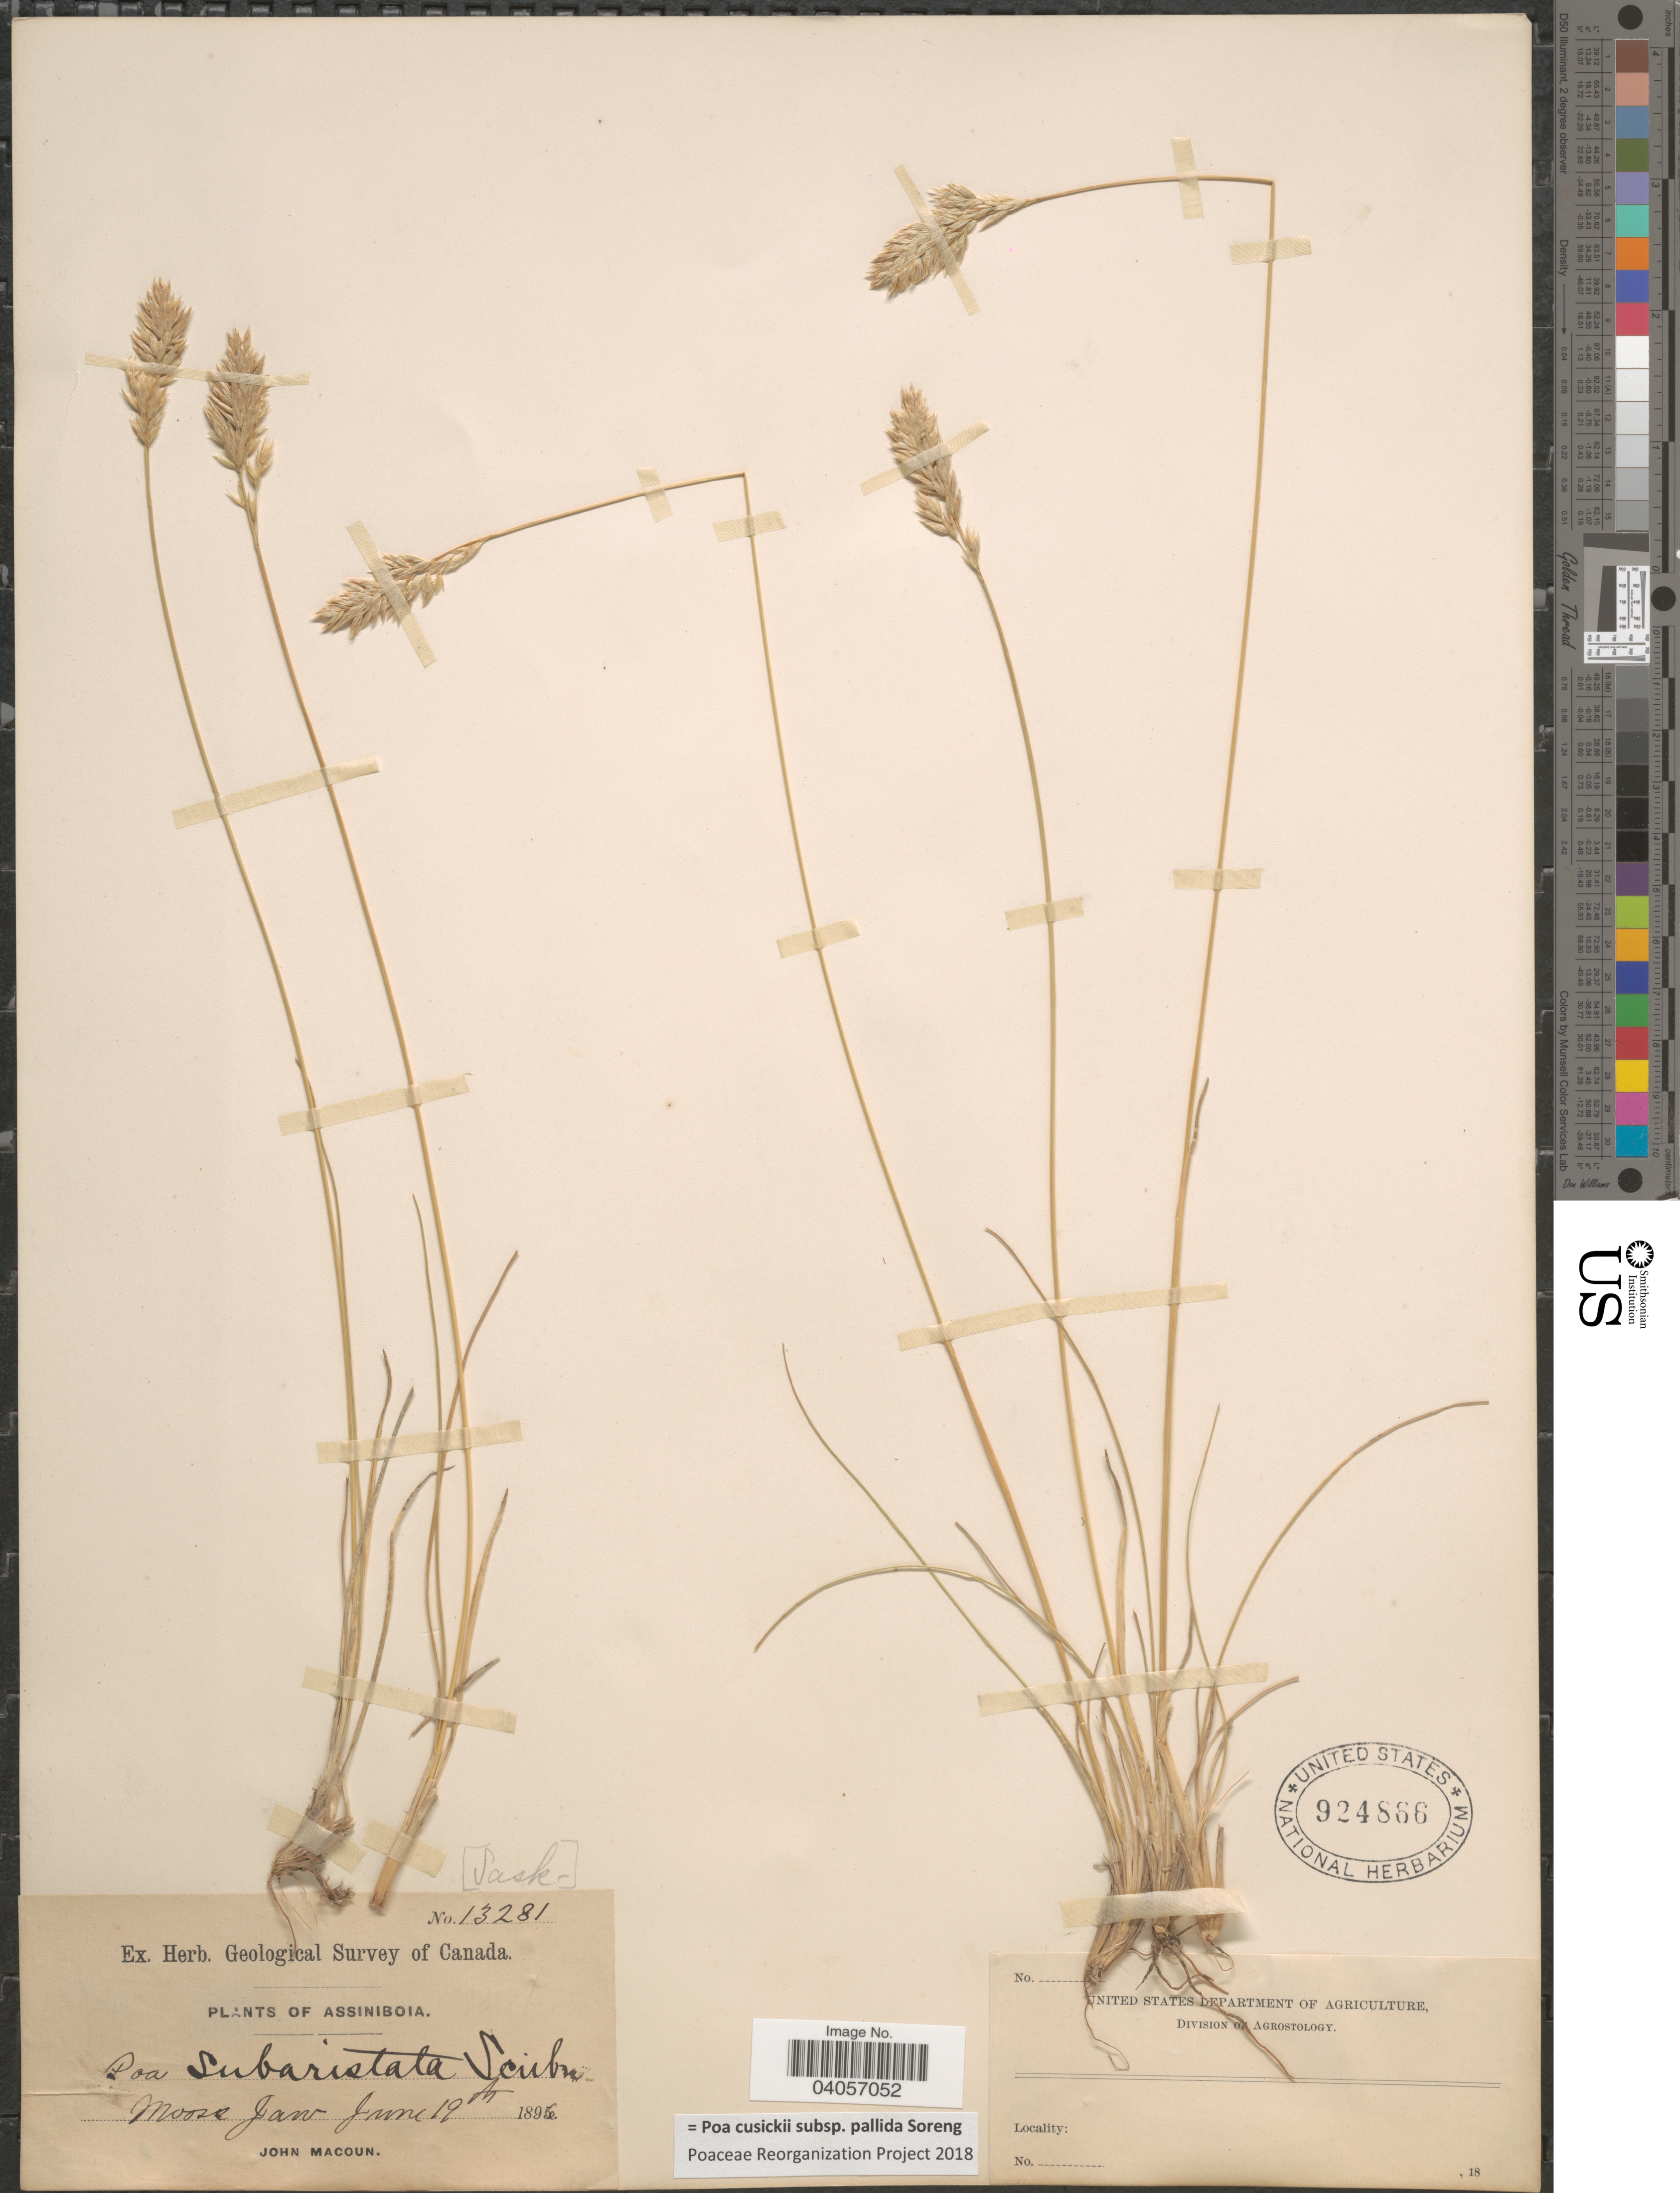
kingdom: Plantae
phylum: Tracheophyta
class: Liliopsida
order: Poales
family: Poaceae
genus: Poa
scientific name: Poa cusickii subsp. pallida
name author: Soreng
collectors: J. Macoun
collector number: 13281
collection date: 1896-06-19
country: Canada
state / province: Saskatchewan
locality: Assiniboia. Mooise Jaw.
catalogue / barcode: US 924866